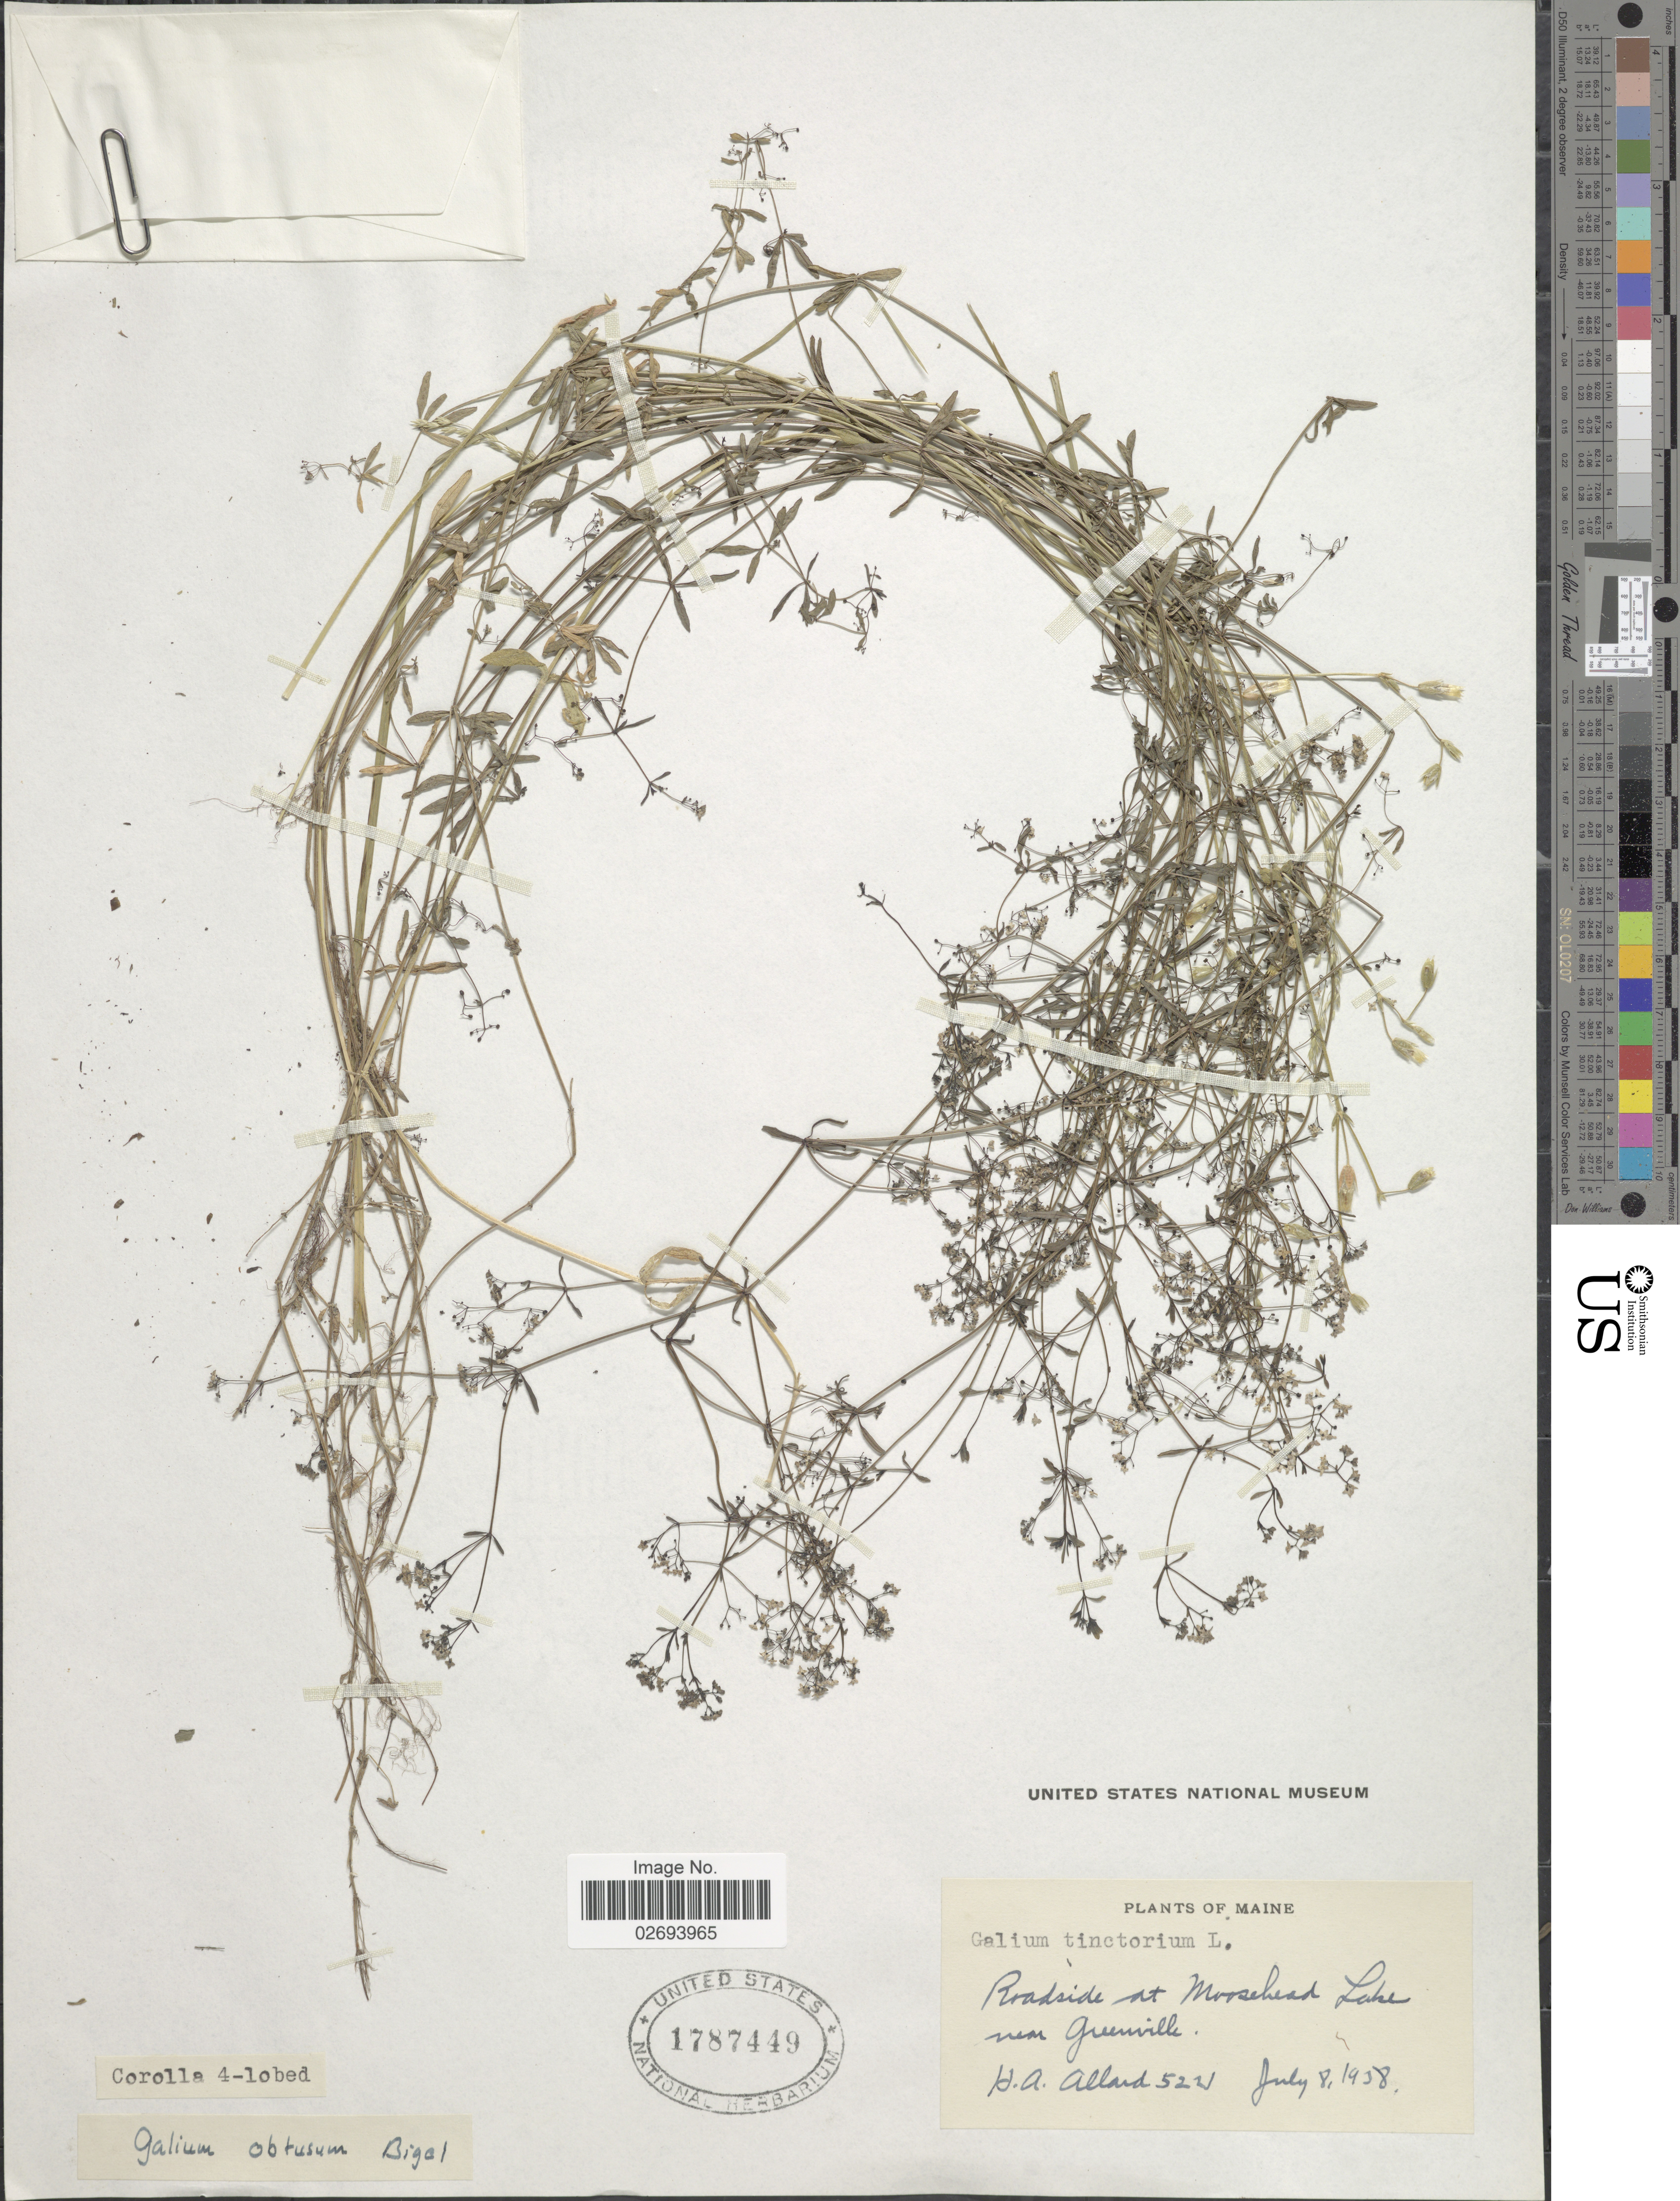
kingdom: Plantae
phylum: Tracheophyta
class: Magnoliopsida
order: Gentianales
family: Rubiaceae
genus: Galium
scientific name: Galium tinctorium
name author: (L.) Scop.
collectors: H. A. Allard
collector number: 5221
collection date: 1958-07-08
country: United States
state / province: Maine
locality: Roadside at Moosehead Lake near Greenville.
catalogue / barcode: US 1787449